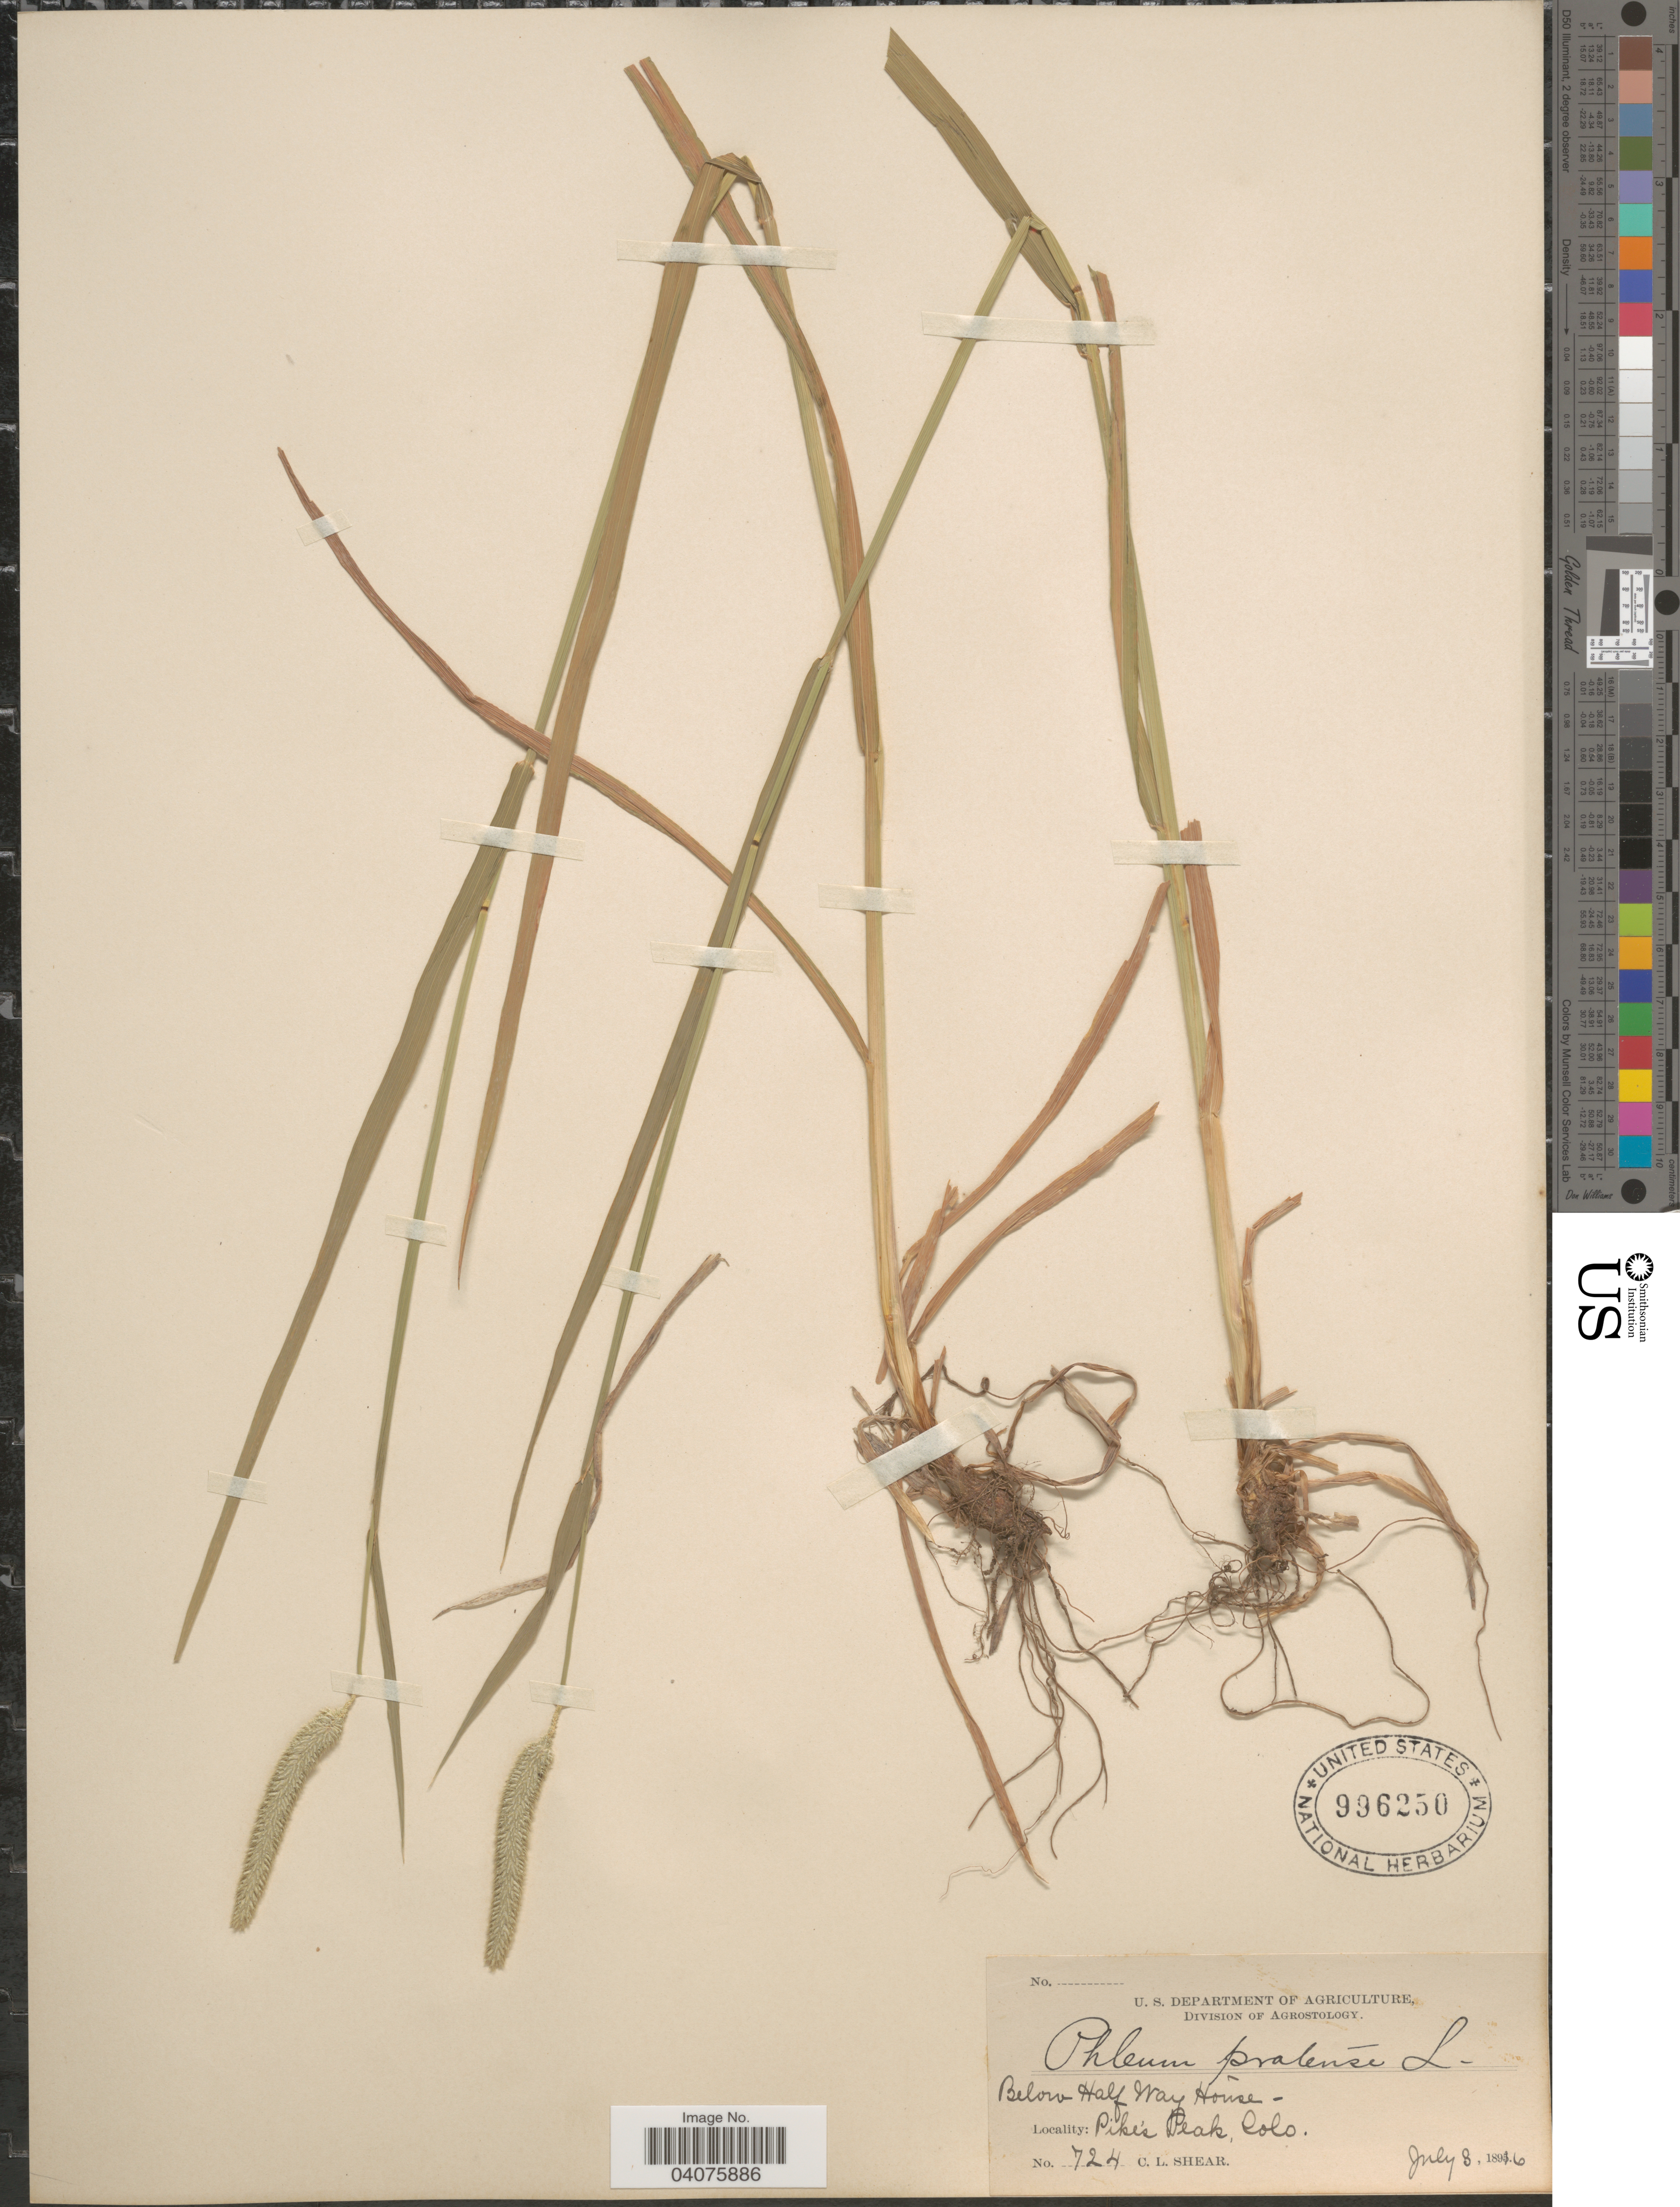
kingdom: Plantae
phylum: Tracheophyta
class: Liliopsida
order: Poales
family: Poaceae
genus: Phleum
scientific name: Phleum pratense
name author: L.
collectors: C. L. Shear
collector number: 724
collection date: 1896-07-03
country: United States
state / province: Colorado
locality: Below Half Way House. Pike's Peak.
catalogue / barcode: US 996250